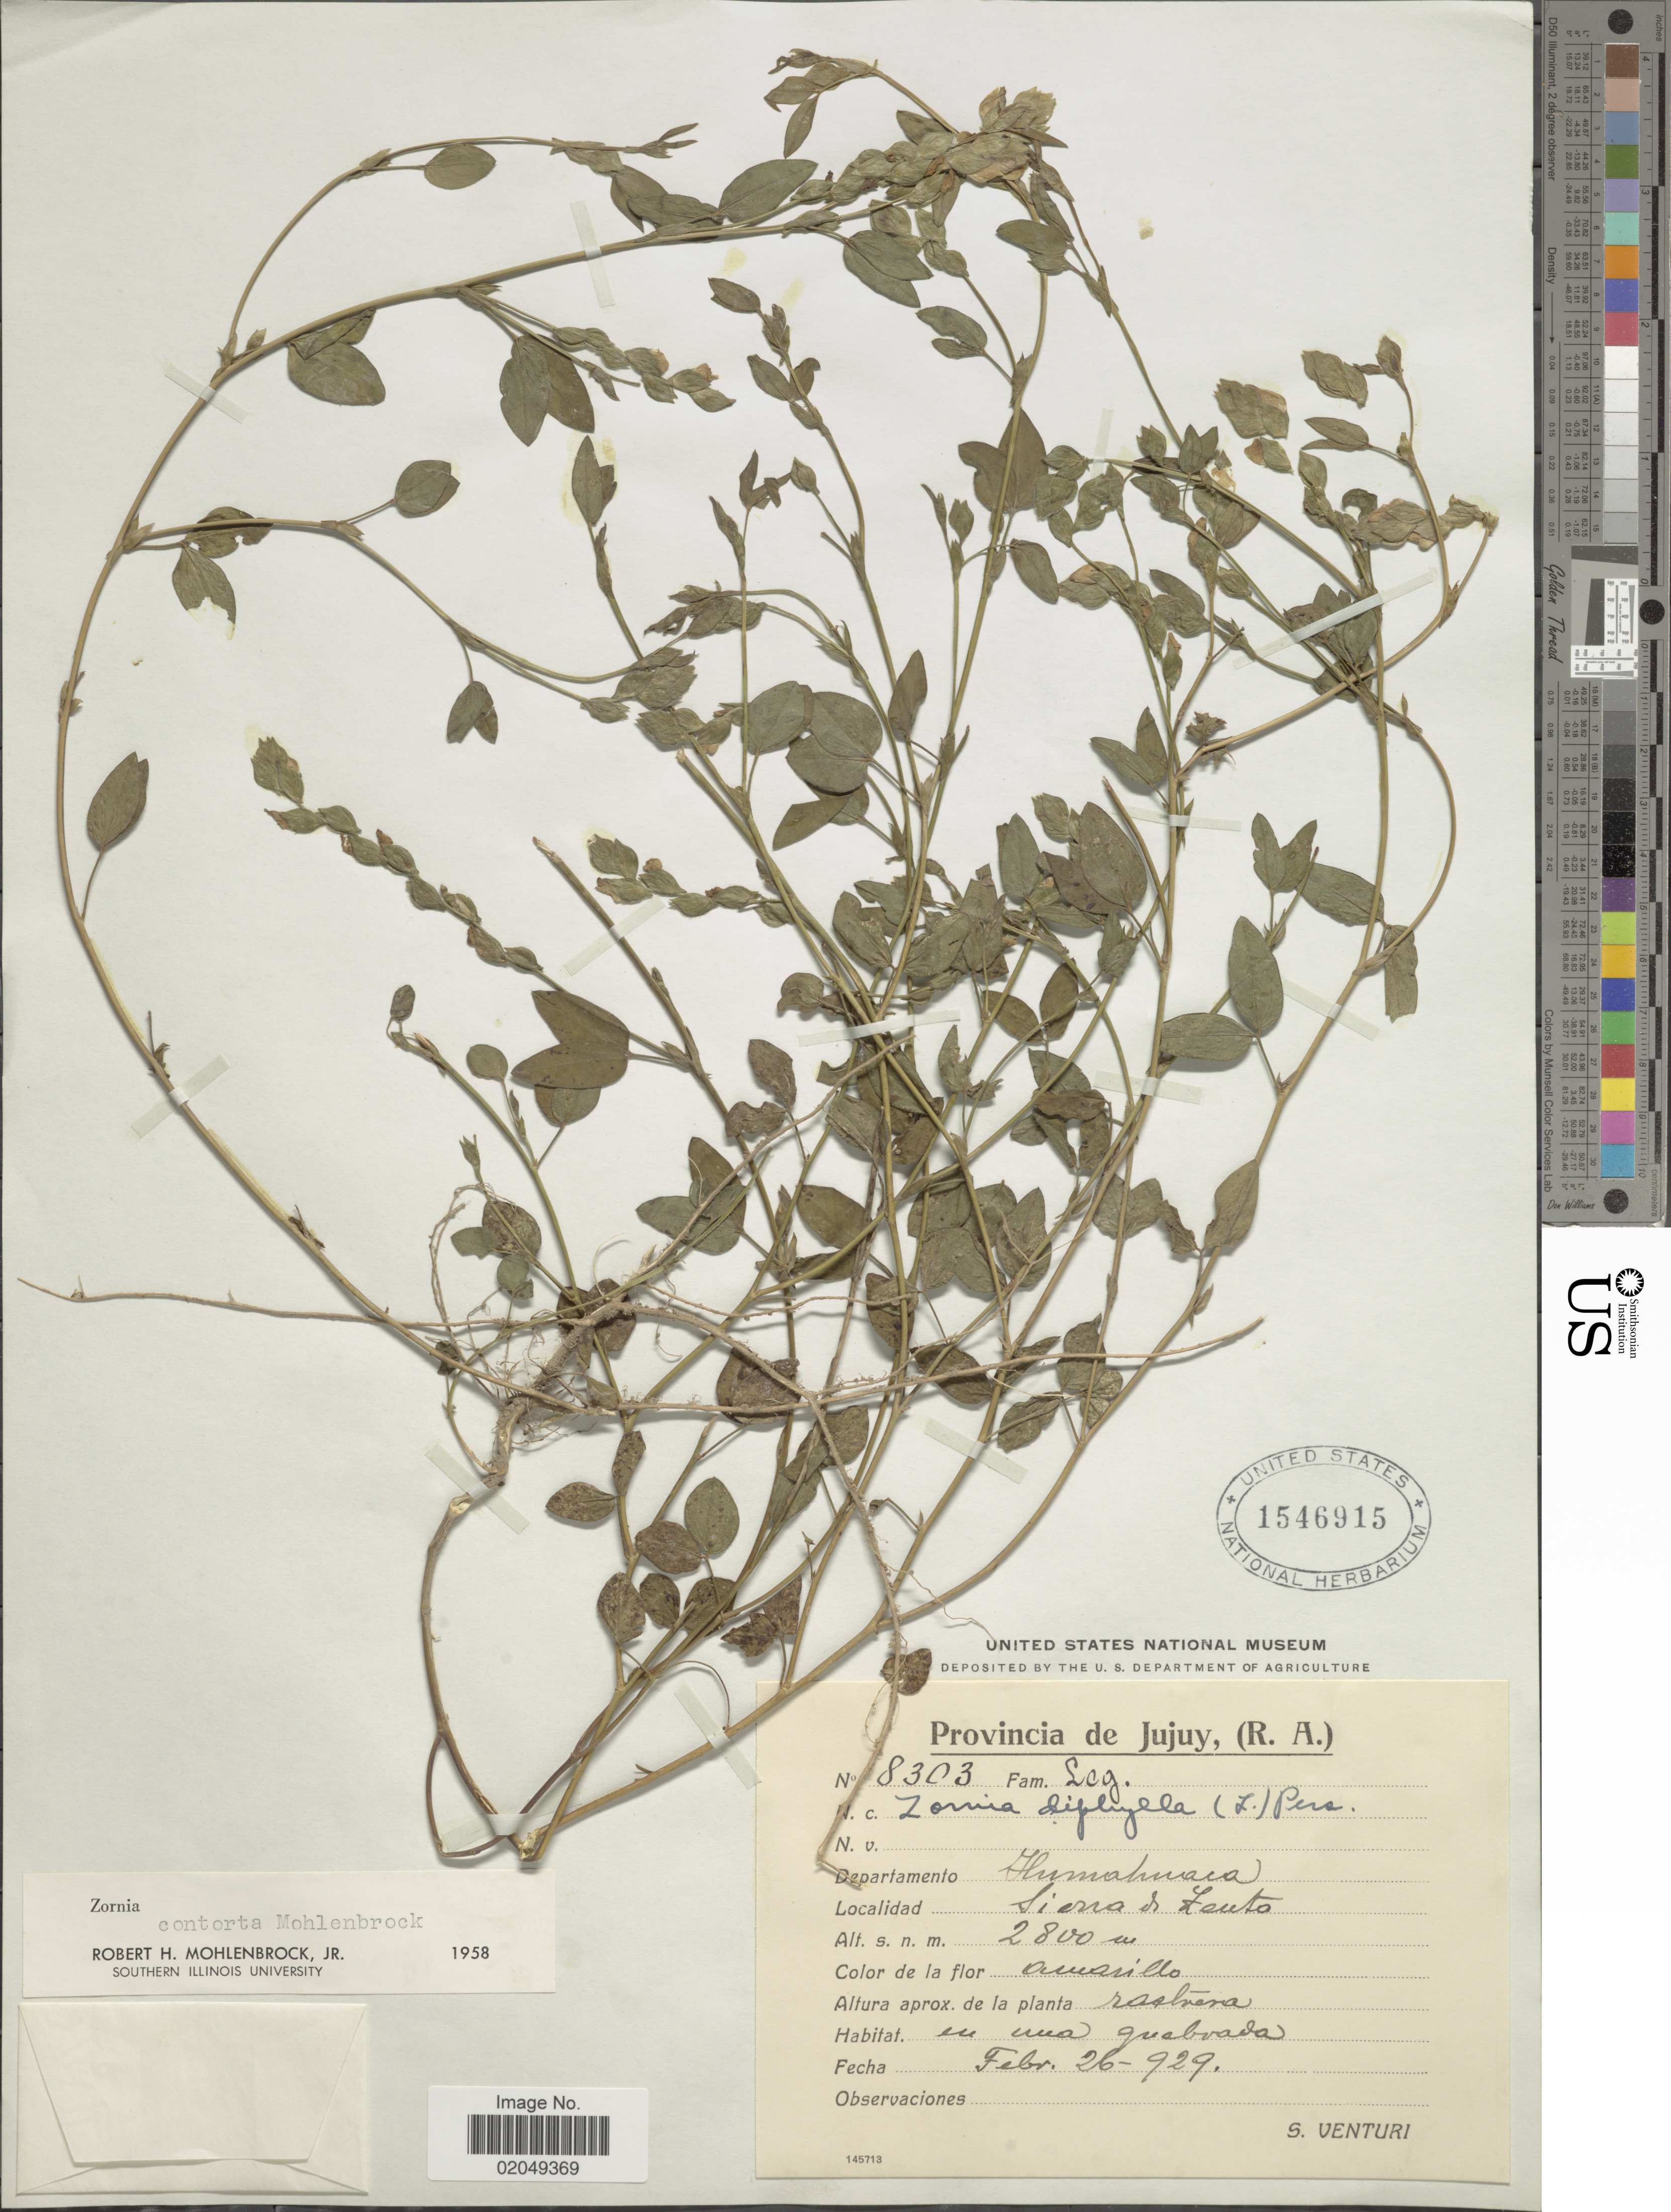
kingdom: Plantae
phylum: Tracheophyta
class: Magnoliopsida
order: Fabales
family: Fabaceae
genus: Zornia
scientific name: Zornia contorta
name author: Mohlenbr.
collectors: S. Venturi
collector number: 8303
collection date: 1929-02-26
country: Argentina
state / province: Jujuy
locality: Departamanto Humahuaca, Sierra de Zenta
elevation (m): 2800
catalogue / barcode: US 1546915